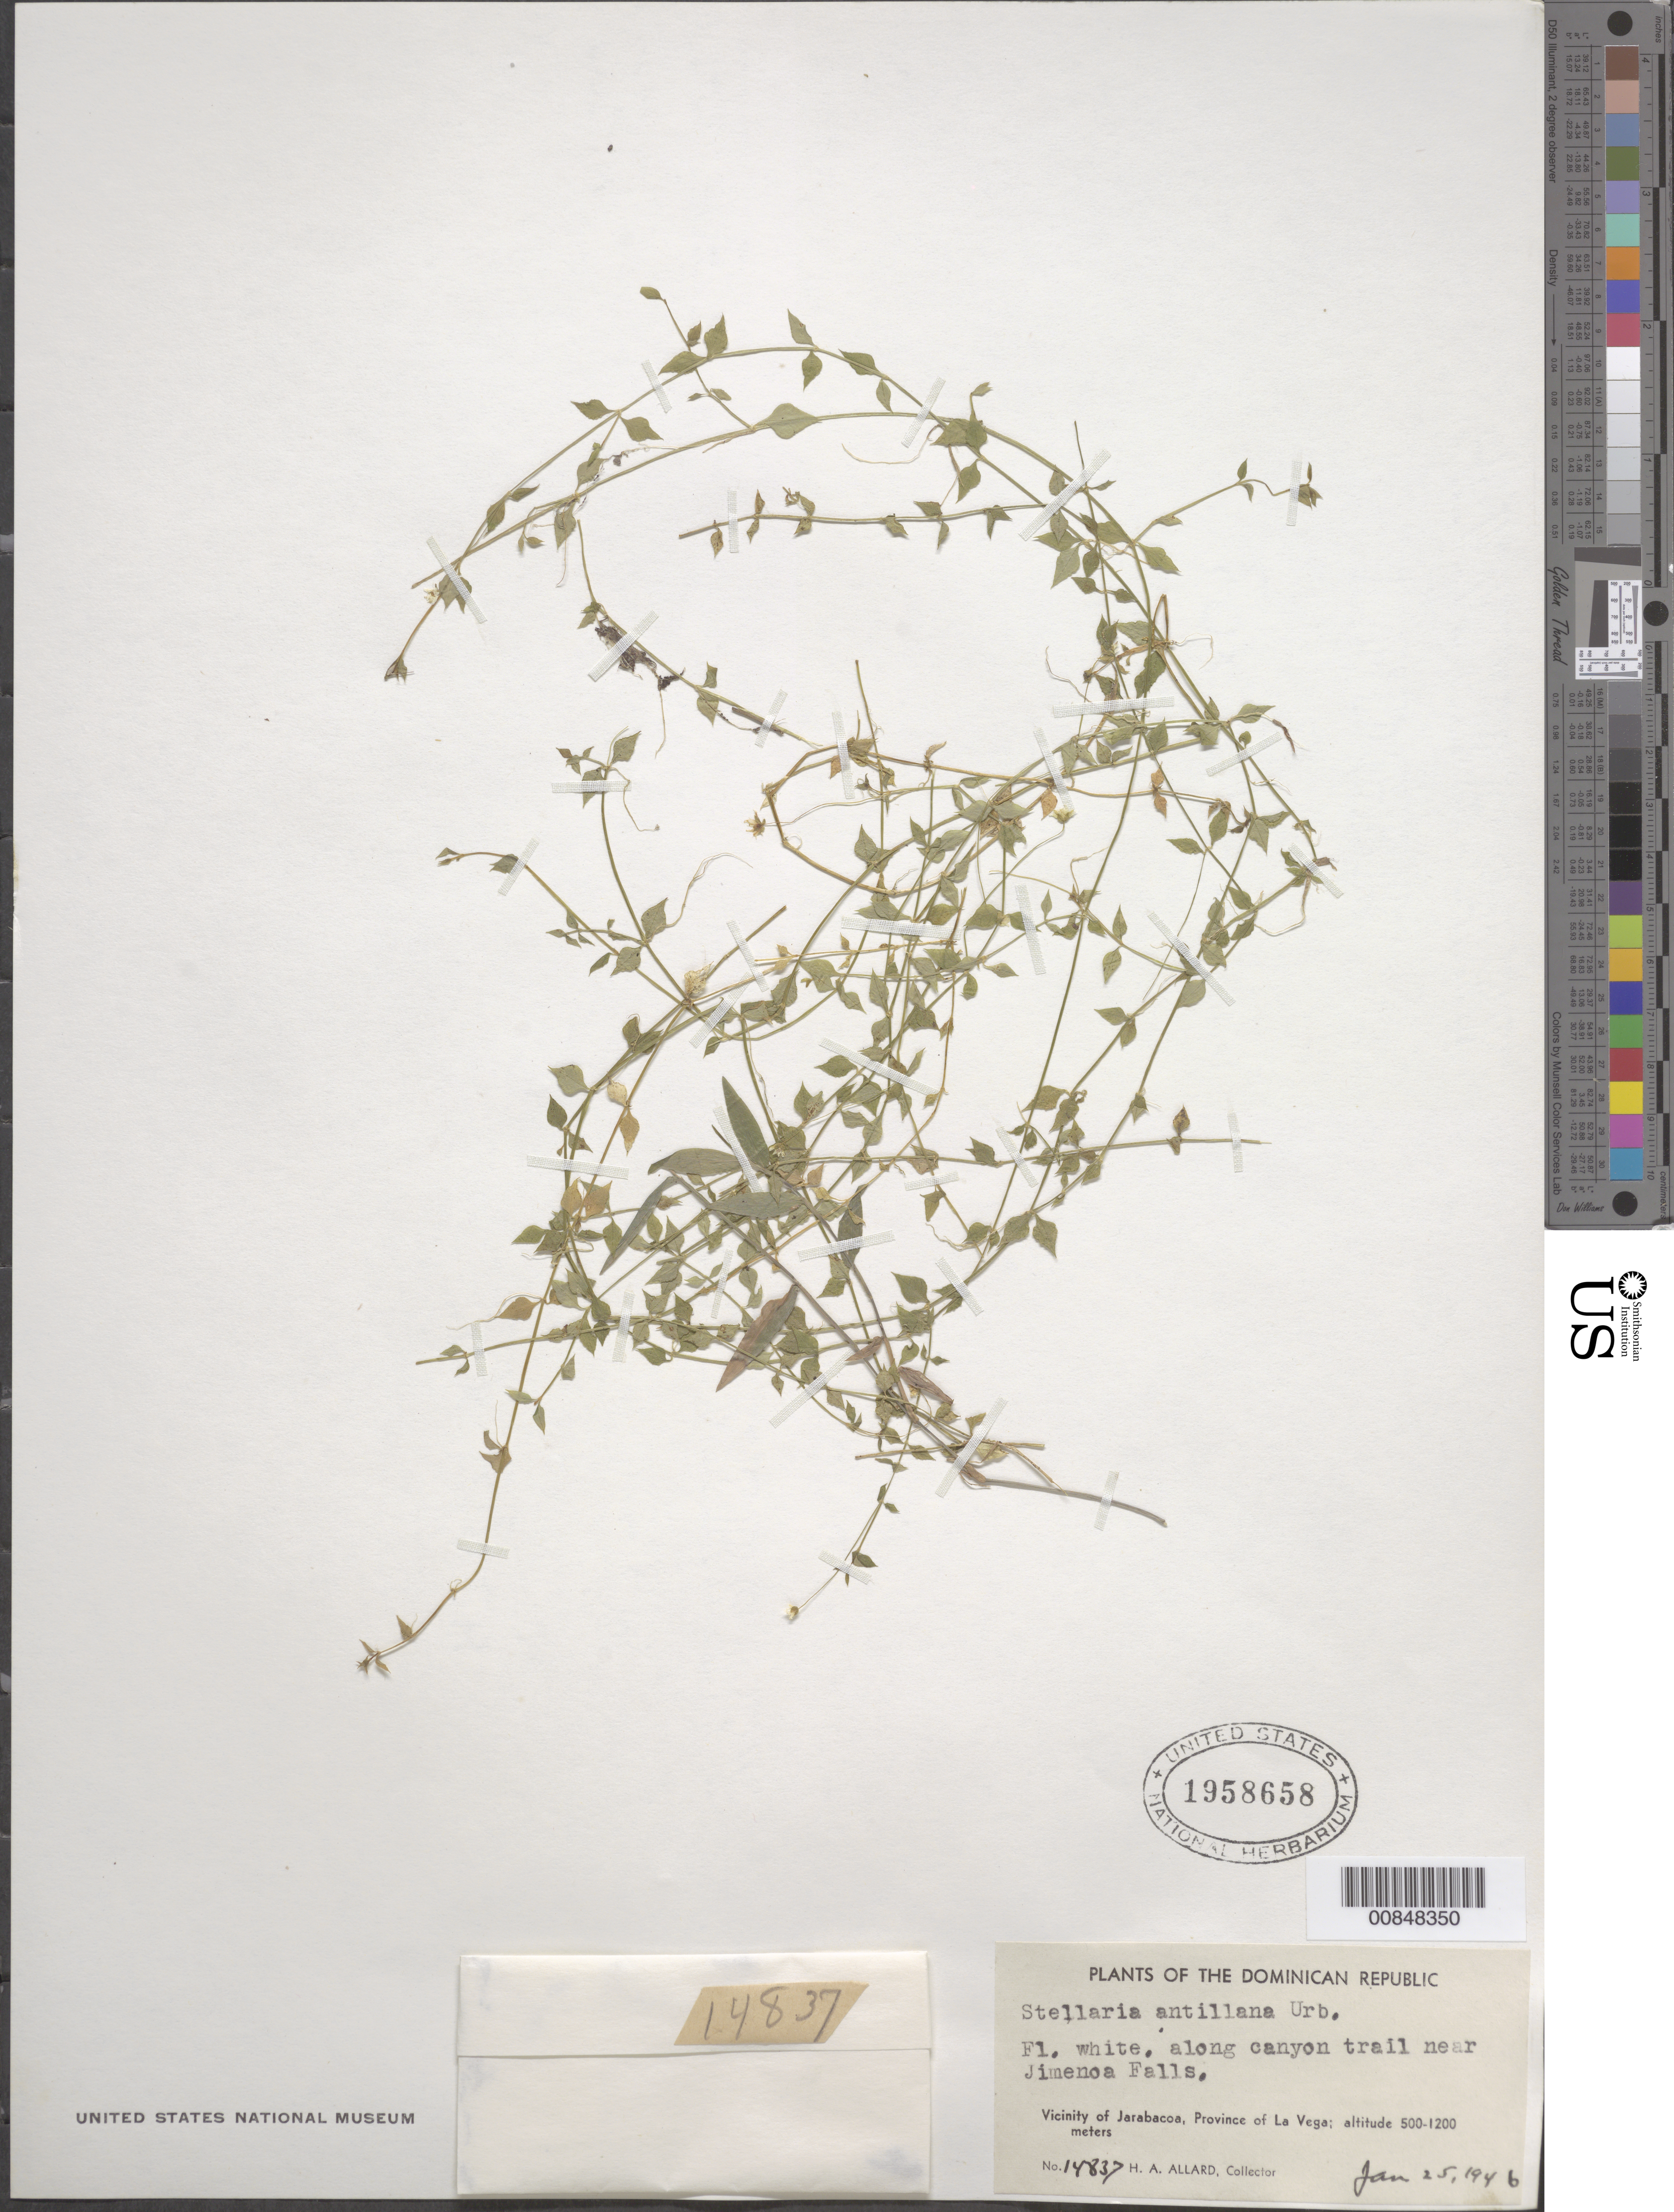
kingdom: Plantae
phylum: Tracheophyta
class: Magnoliopsida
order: Caryophyllales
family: Caryophyllaceae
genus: Stellaria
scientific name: Stellaria antillana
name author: Urb.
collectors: H. A. Allard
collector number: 14837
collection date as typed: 25 Jan 1946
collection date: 1946-01-25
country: Dominican Republic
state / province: La Vega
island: Hispaniola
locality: Vicinity of Jarabacoa. Along canyon trail near Jimenoa Falls.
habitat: Along canyon trail near falls.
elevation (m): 500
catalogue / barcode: US 1958658